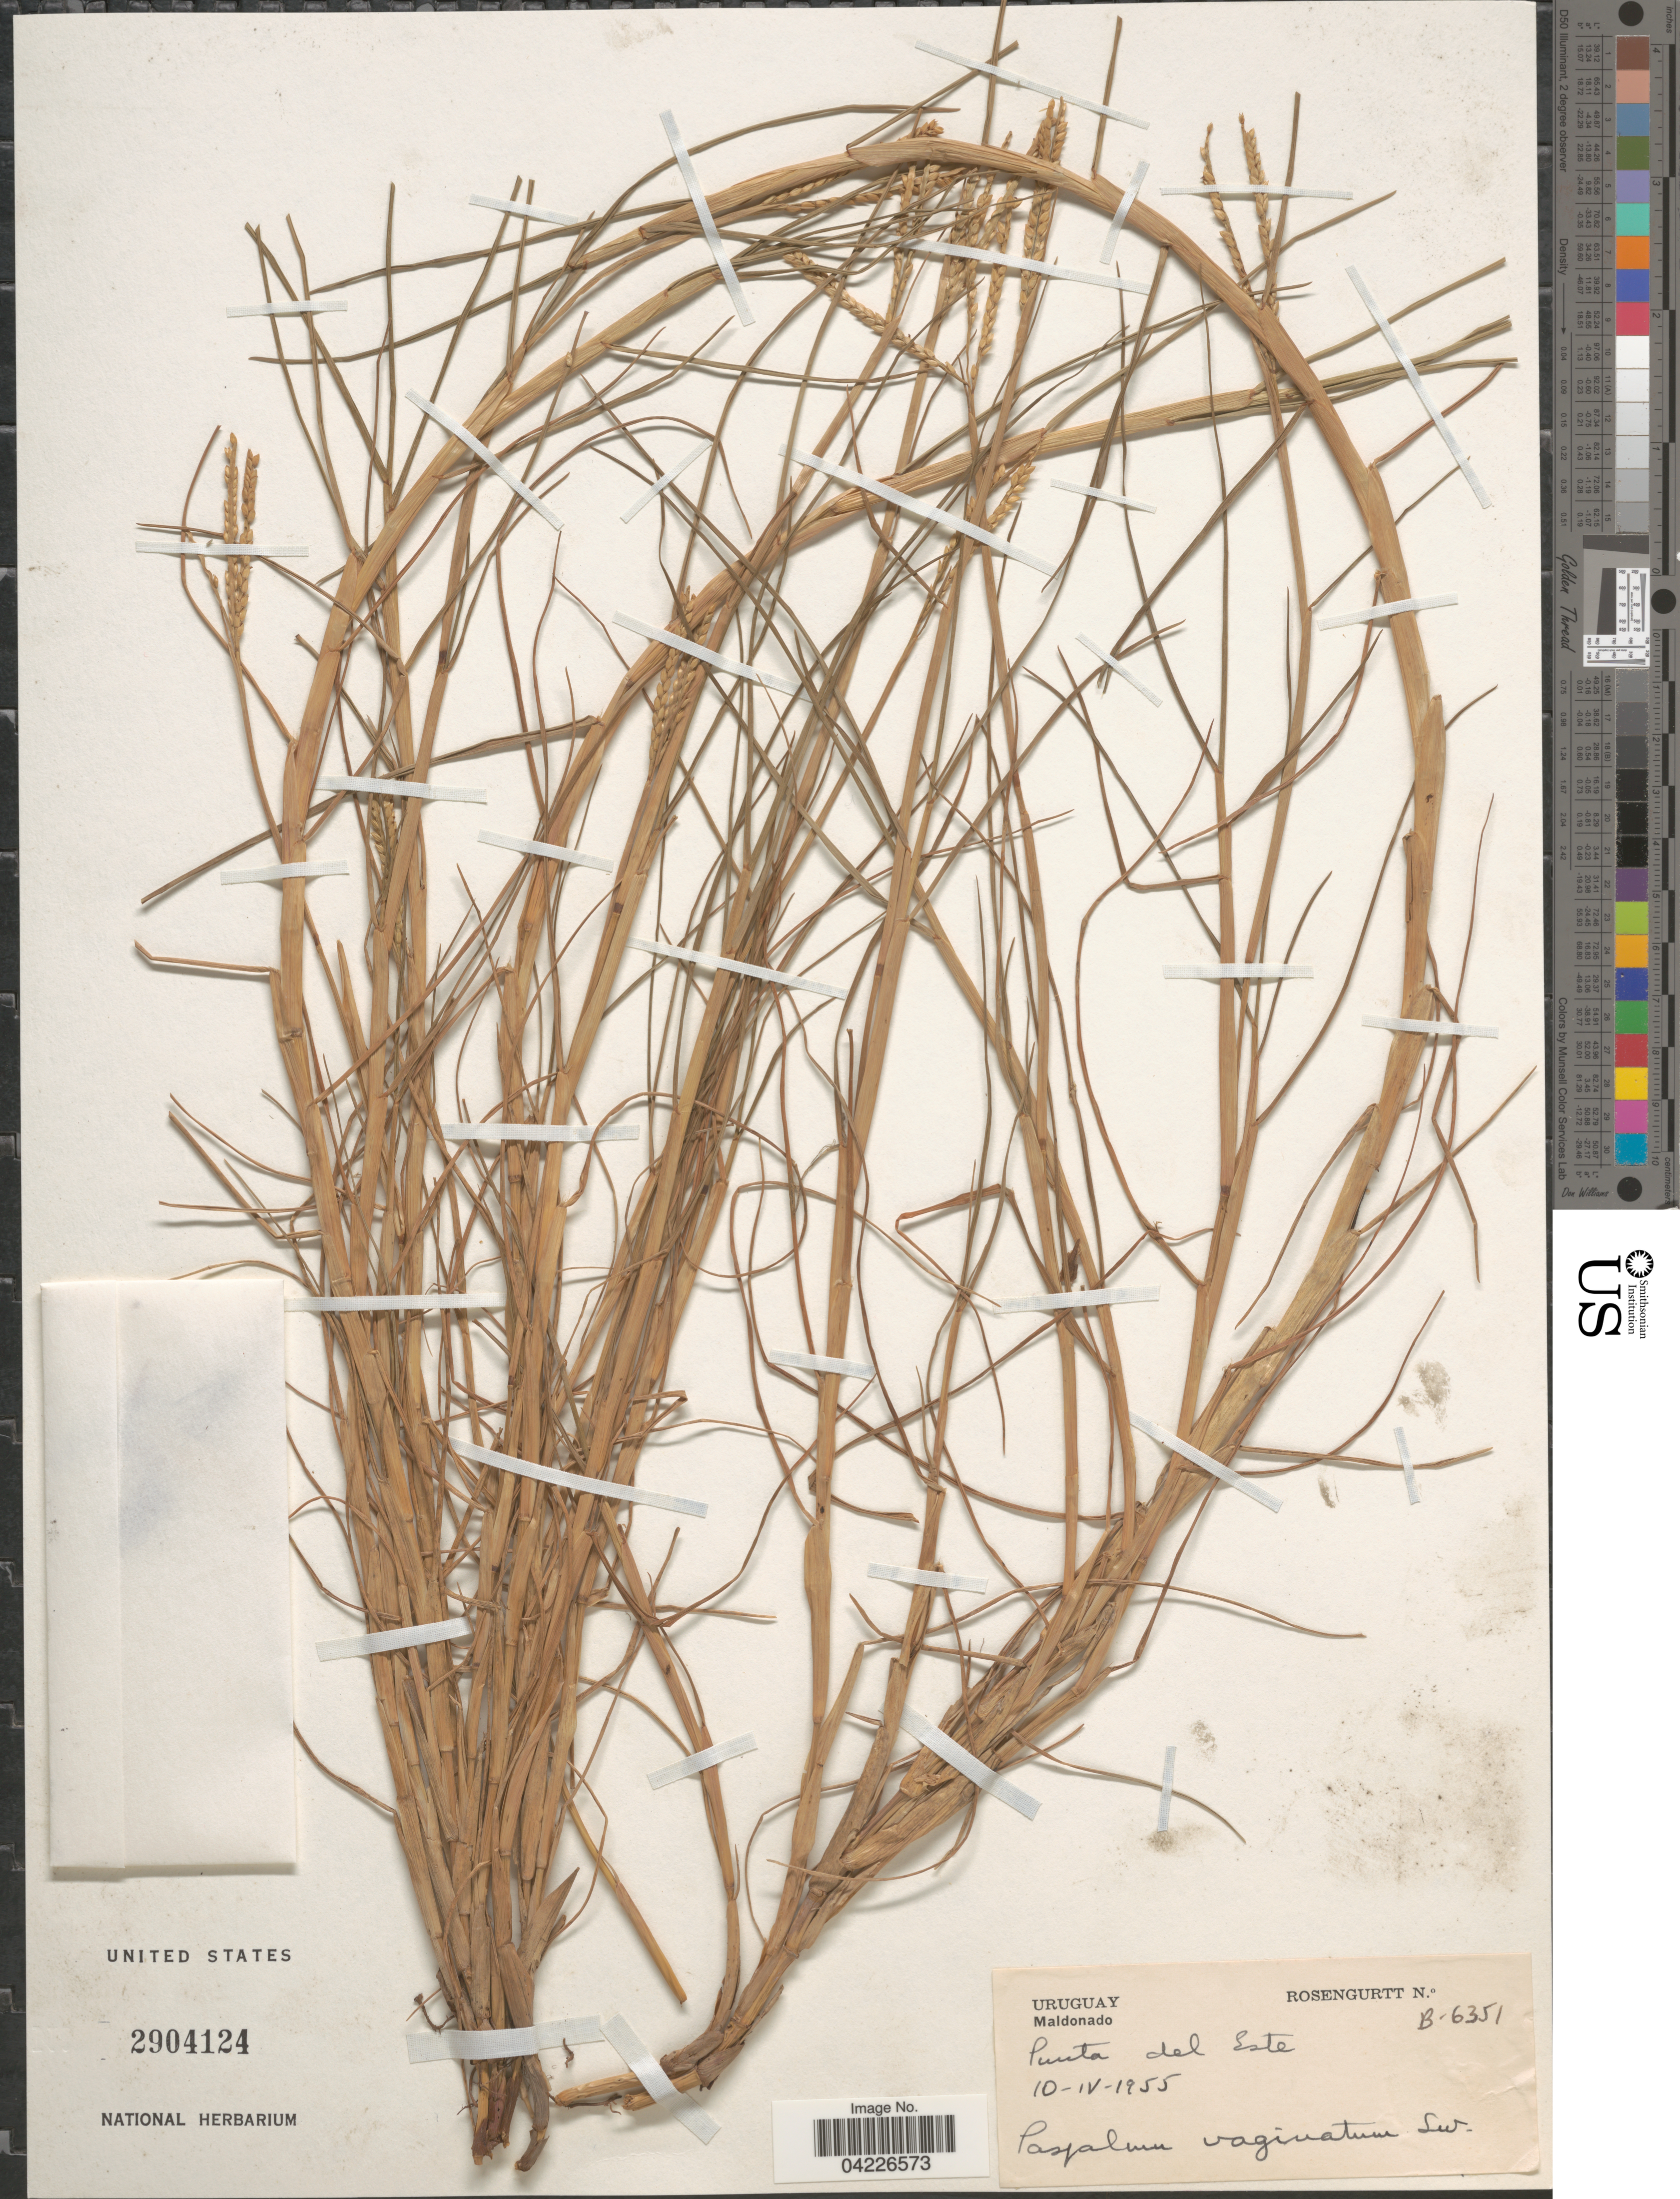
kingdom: Plantae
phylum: Tracheophyta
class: Liliopsida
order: Poales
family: Poaceae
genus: Paspalum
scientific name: Paspalum vaginatum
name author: Sw.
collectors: Rosengurtt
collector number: B-6351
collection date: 1955-04-10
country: Uruguay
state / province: Maldonado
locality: Punta del Este.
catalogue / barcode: US 2904124